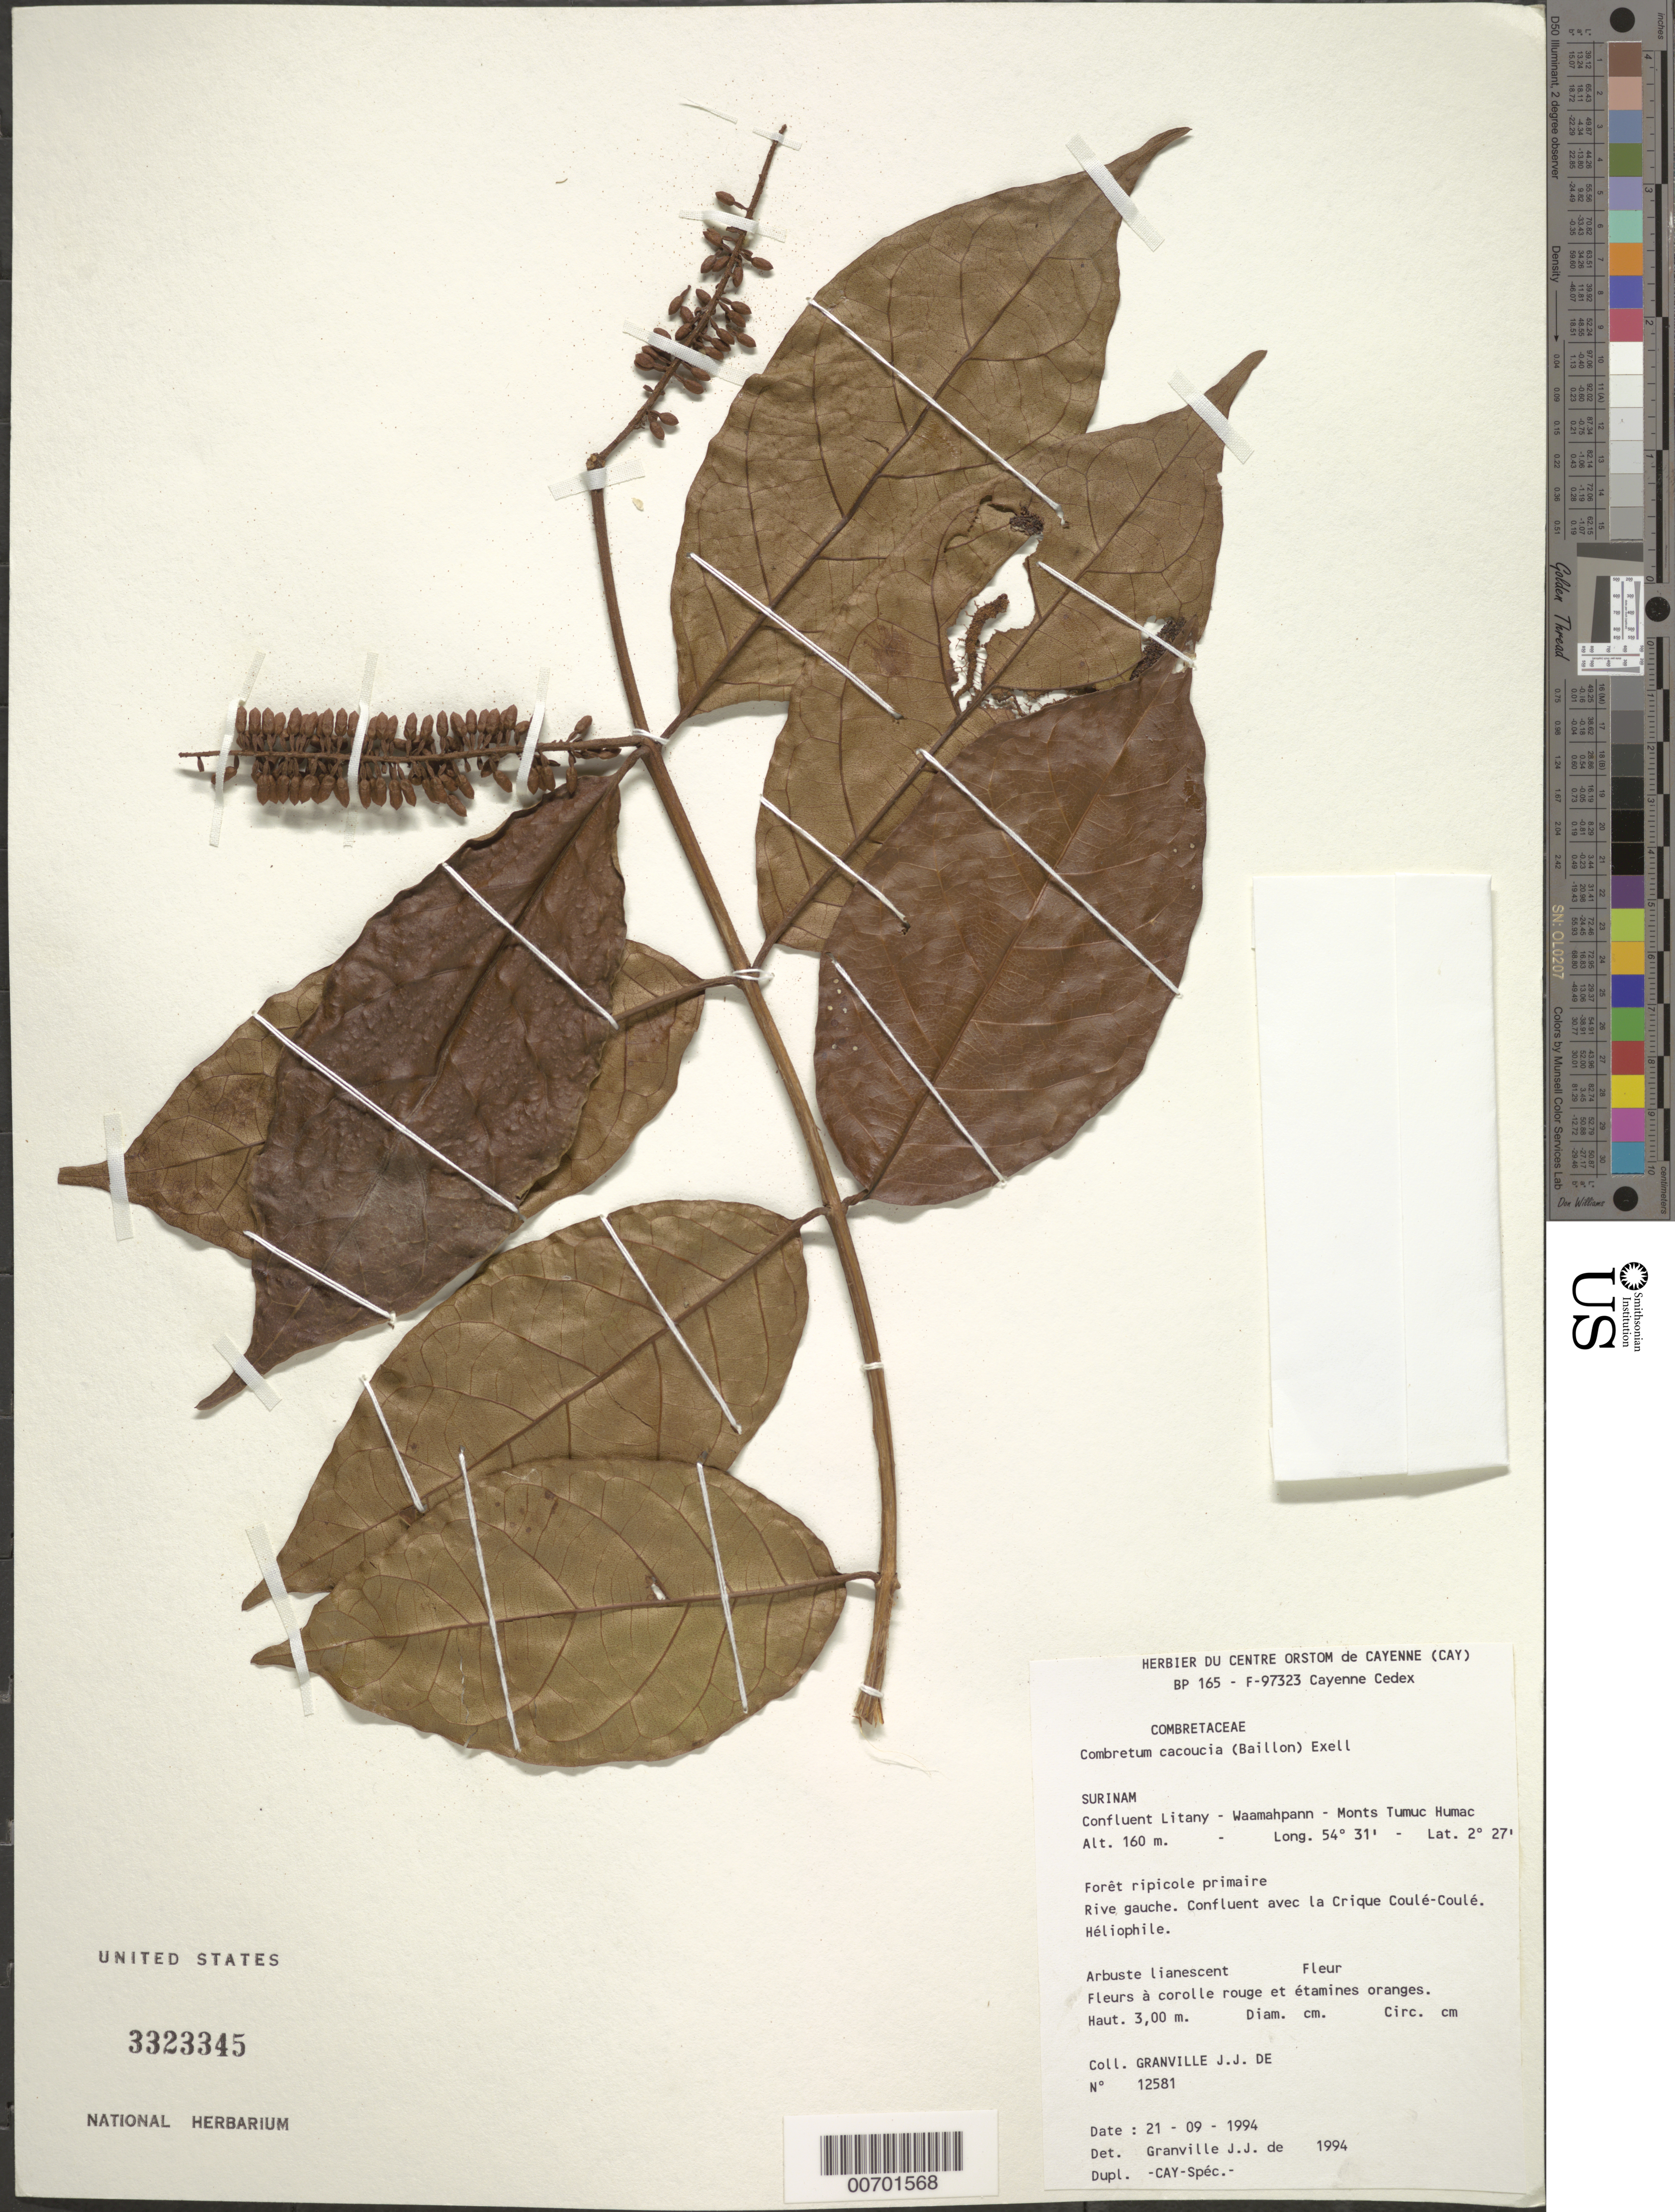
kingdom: Plantae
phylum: Tracheophyta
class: Magnoliopsida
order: Myrtales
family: Combretaceae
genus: Combretum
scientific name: Combretum cacoucia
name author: Exell ex Sandwith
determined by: Granville, J. J. de, (CAY), Institut de Recherche pour le Developpement (IRD) (FRENCH GUIANA)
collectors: J.-J. de Granville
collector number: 12581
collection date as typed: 21-Sep-94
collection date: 1994-09-21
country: Suriname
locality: Litany-Waamahpann confluence, Monts Tumuc-Humac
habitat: Primary riparian forest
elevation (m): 160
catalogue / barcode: US 3323345